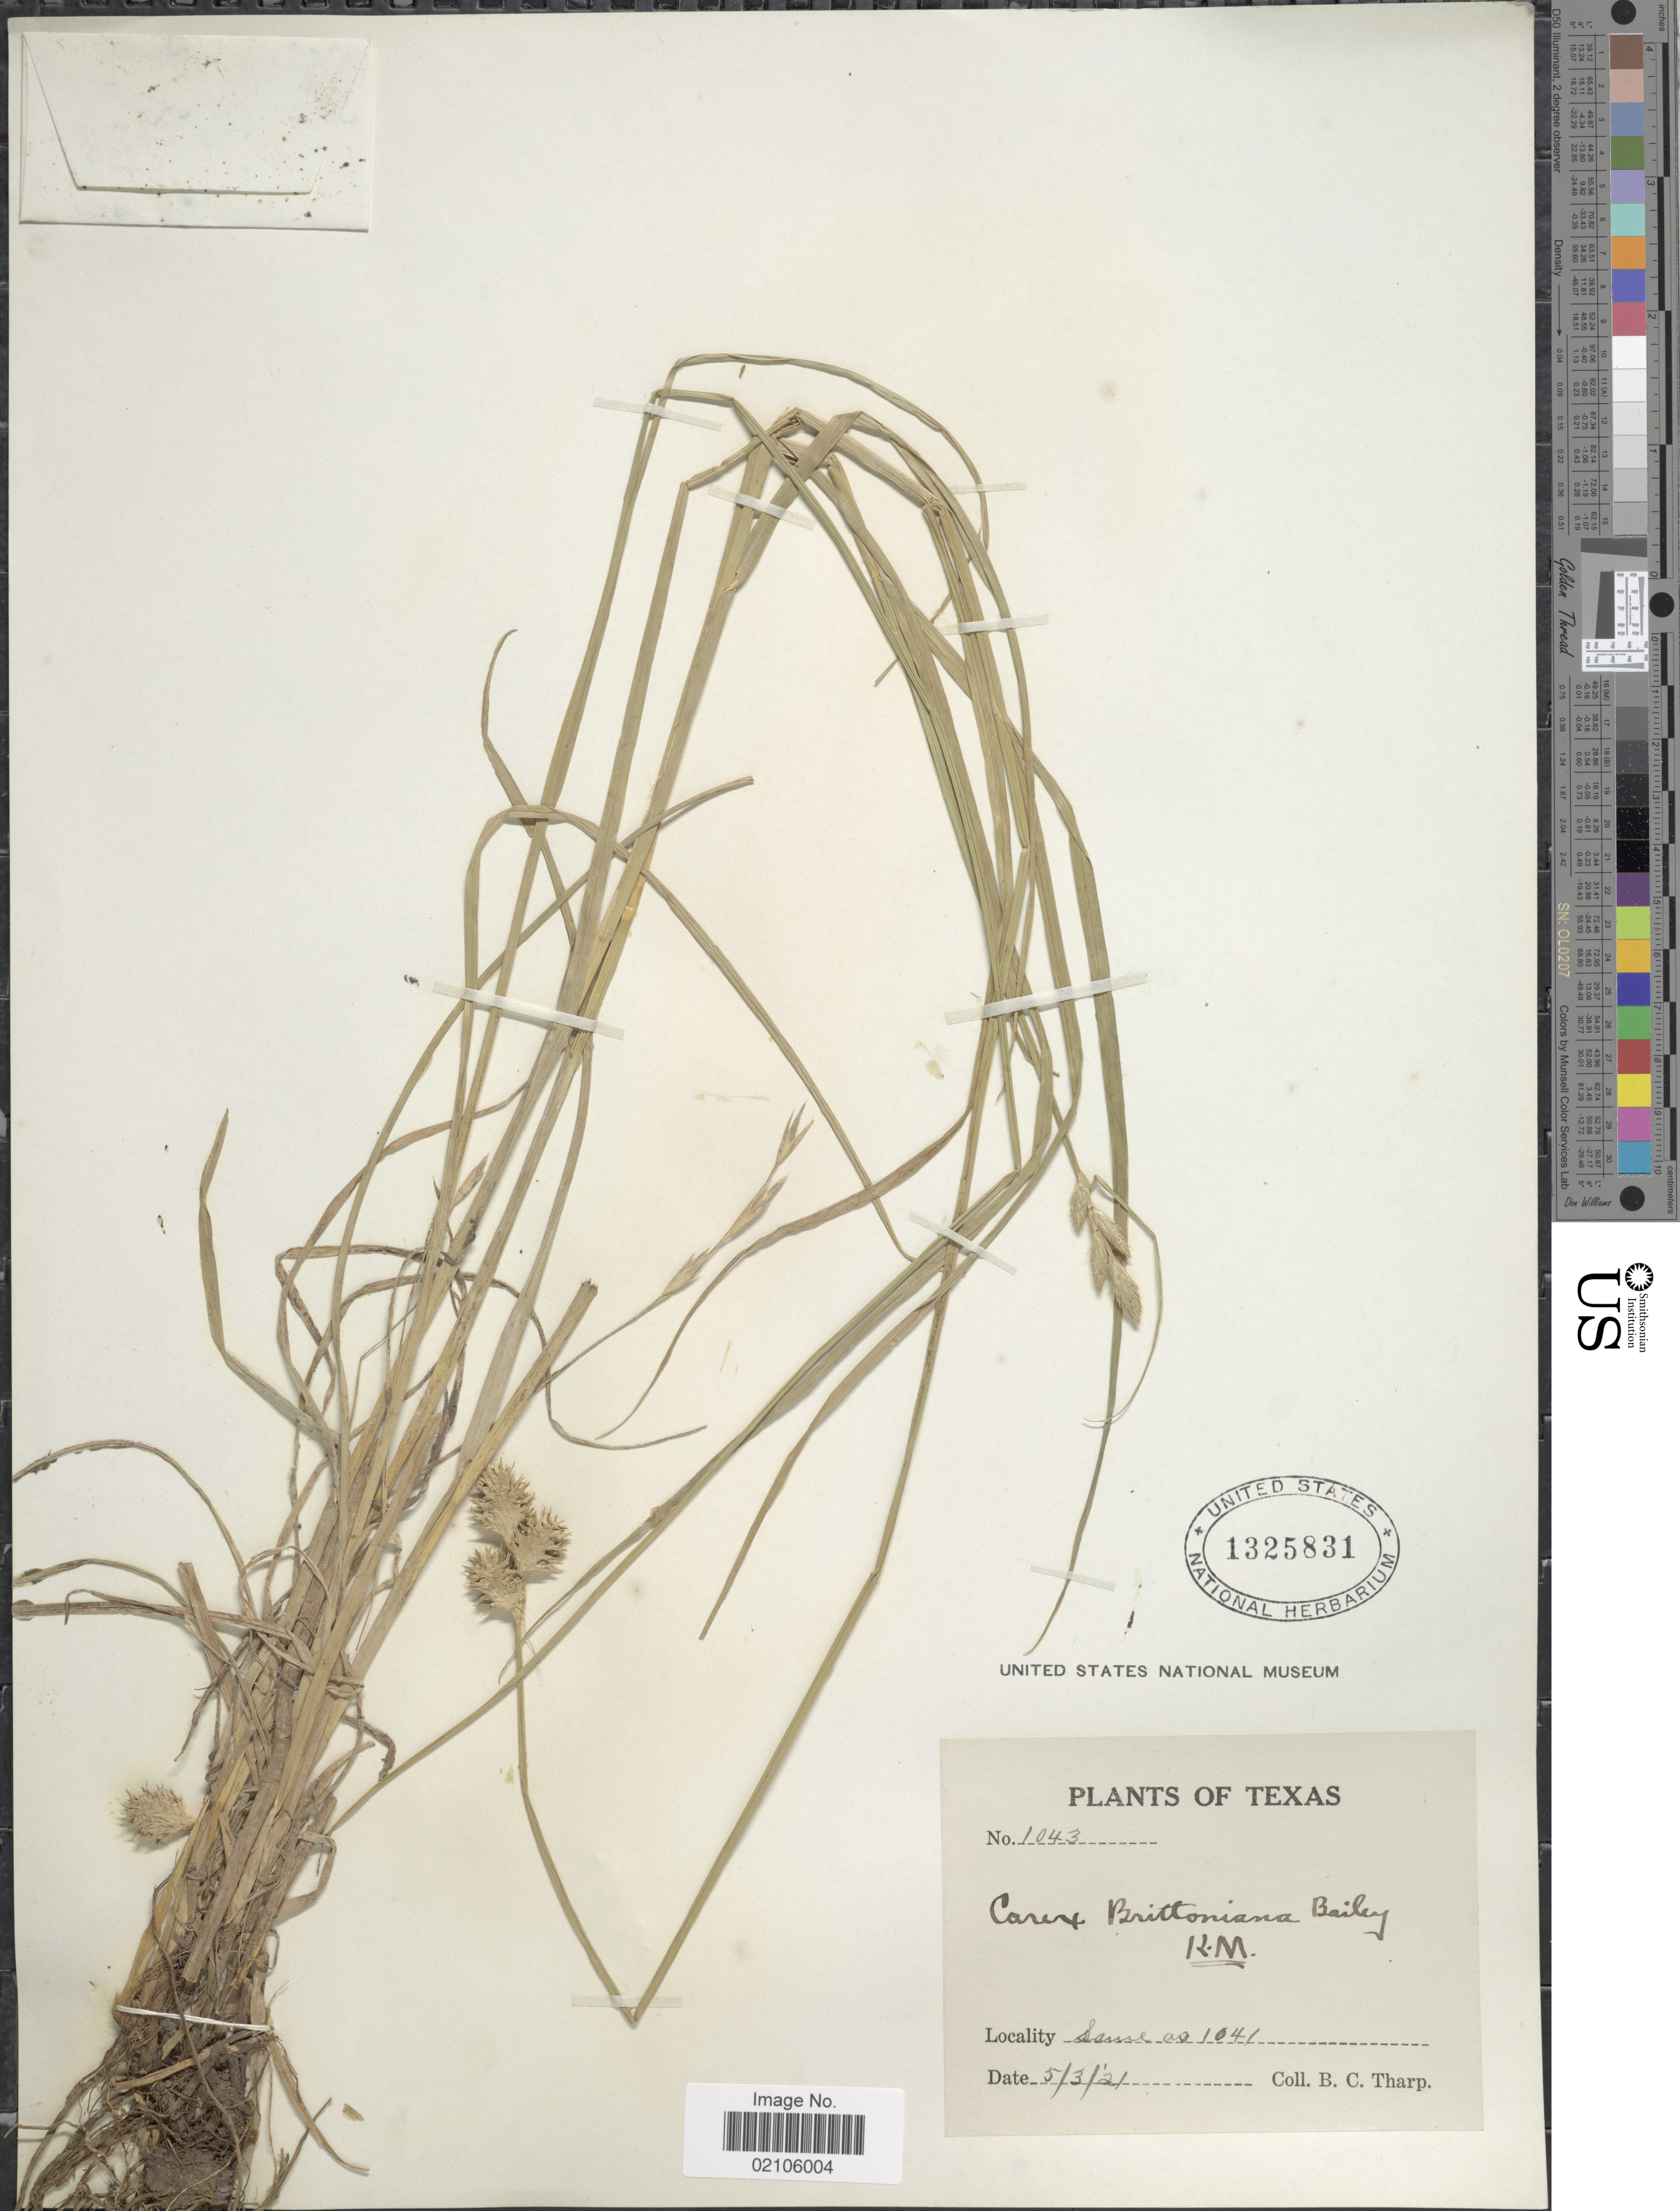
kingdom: Plantae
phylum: Tracheophyta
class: Liliopsida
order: Poales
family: Cyperaceae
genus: Carex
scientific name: Carex tetrastachya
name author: Scheele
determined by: Strong, Mark T., (BOT), Smithsonian Institution - National Museum of Natural History (UNITED STATES)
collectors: B. C. Tharp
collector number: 1043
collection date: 1921-05-03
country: United States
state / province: Texas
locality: Shallow pond, R. R. ditch, Austin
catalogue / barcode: US 1325831